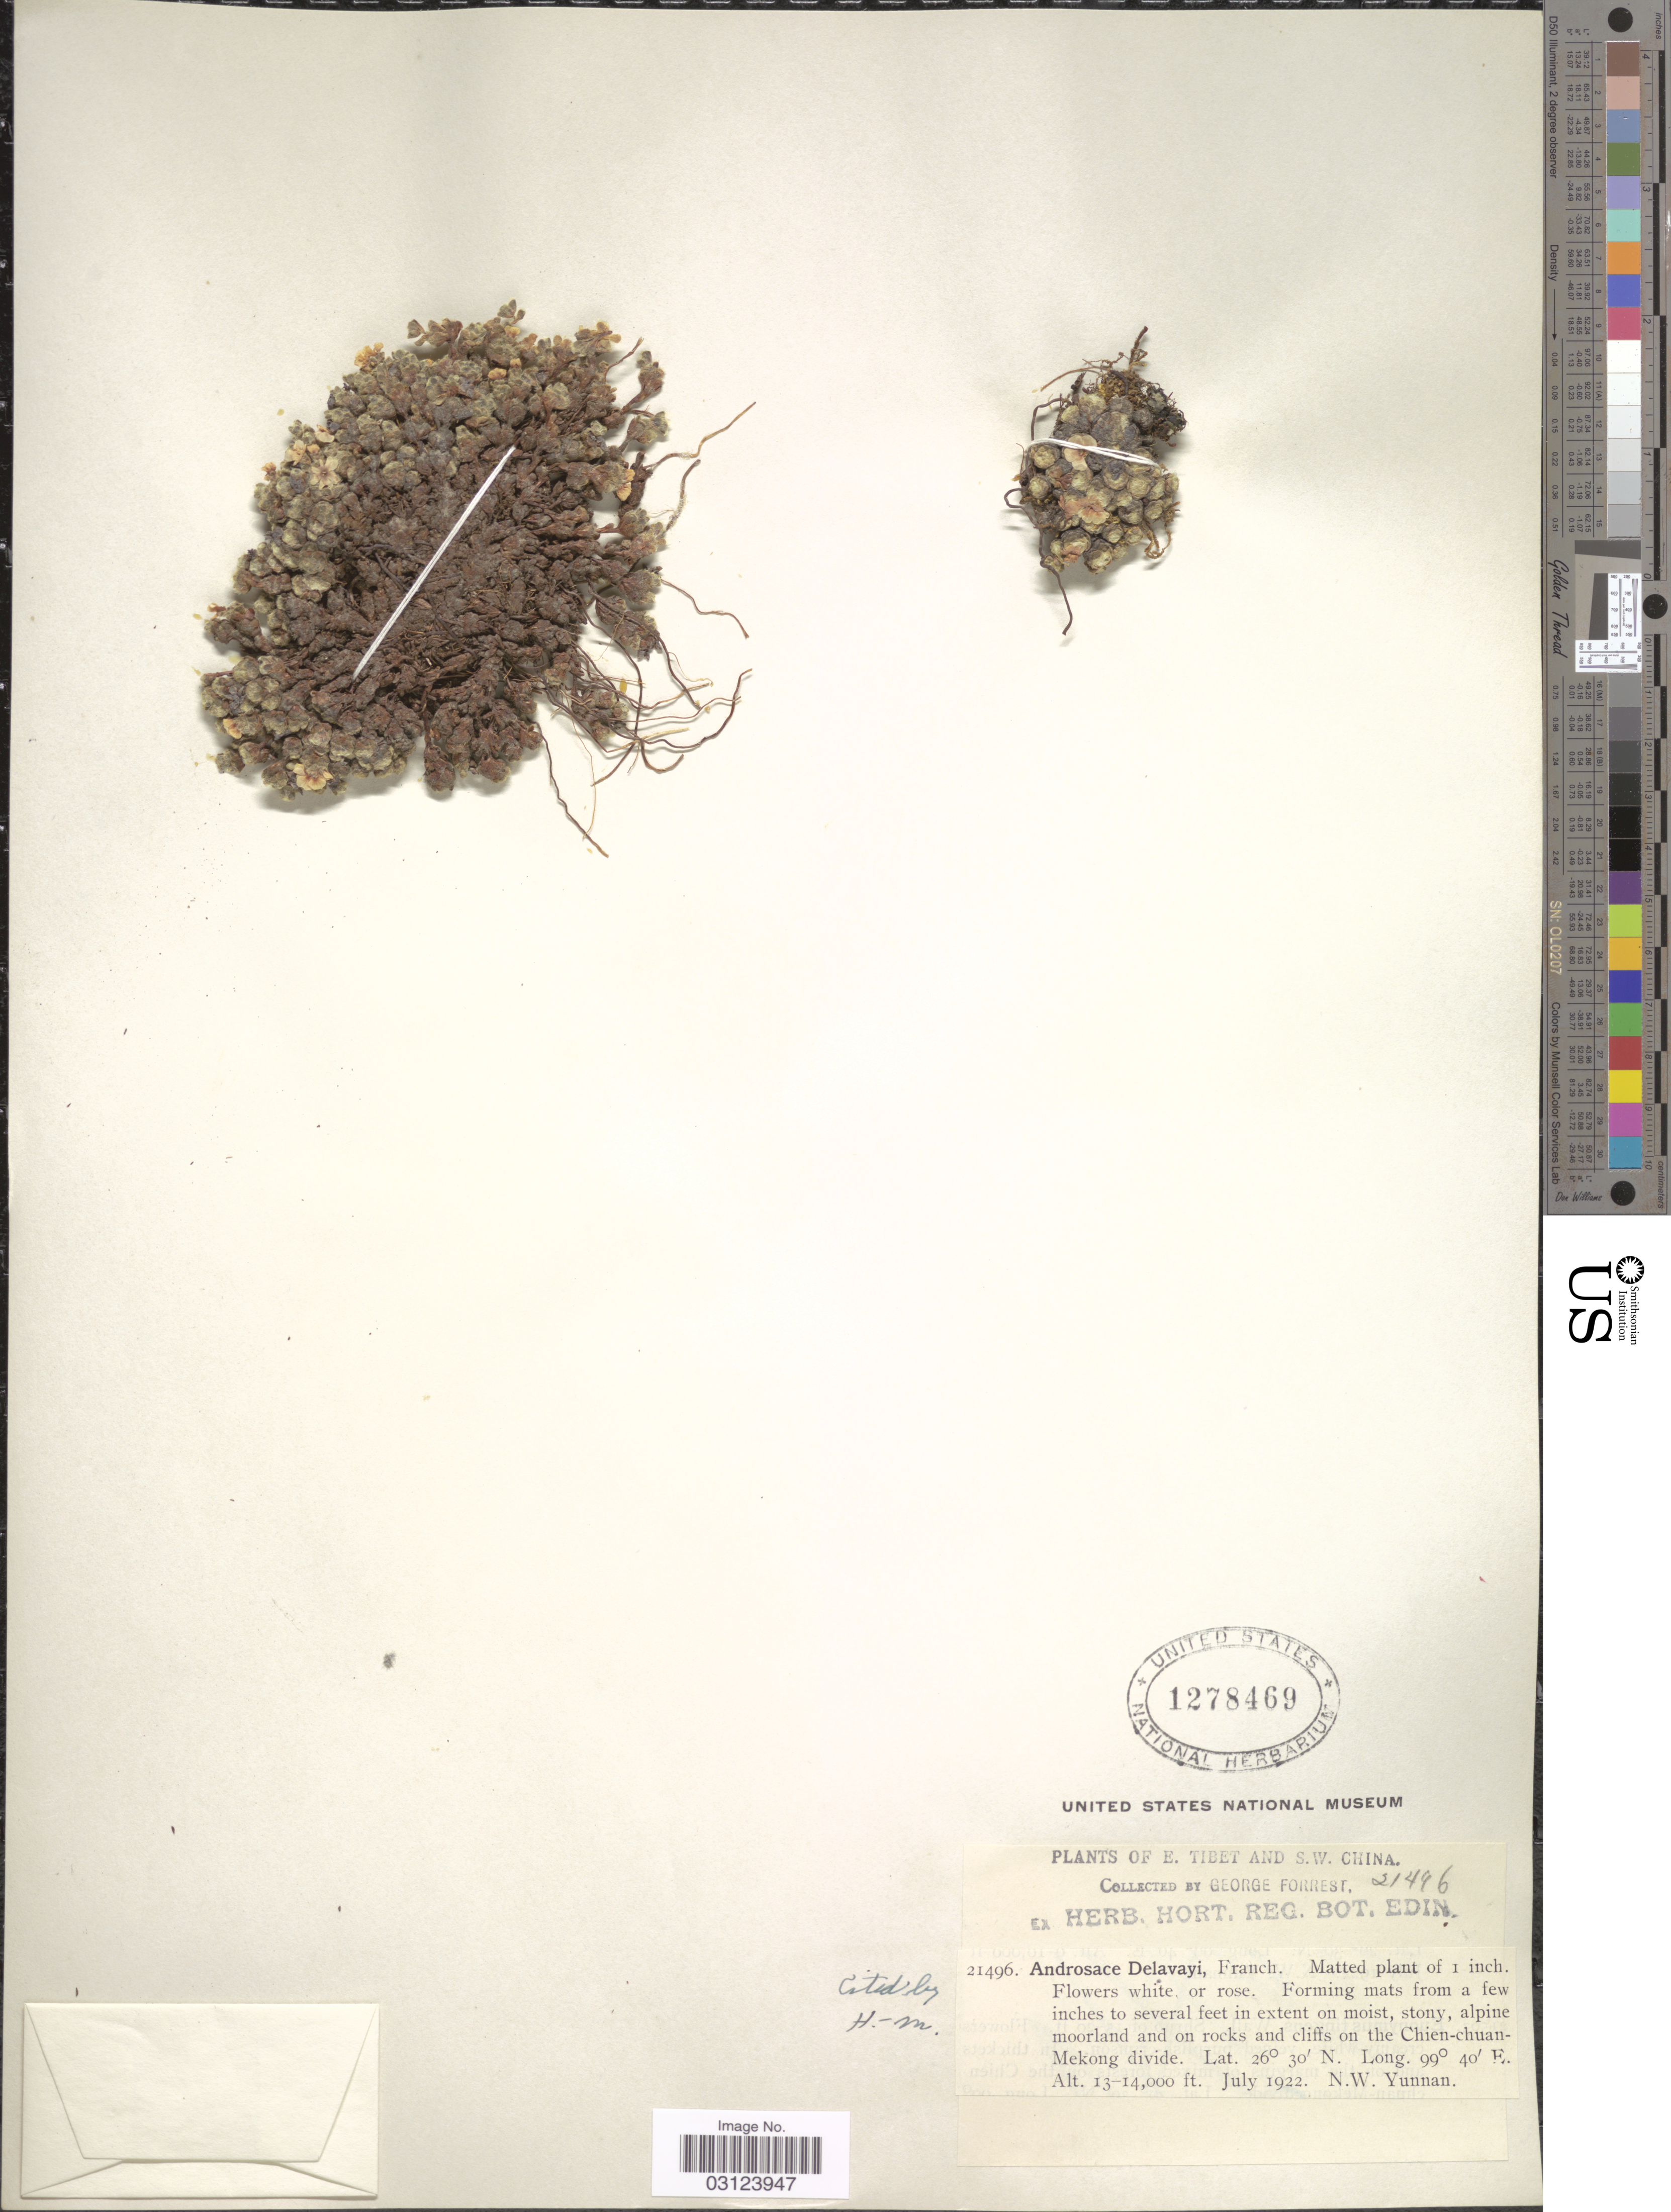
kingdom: Plantae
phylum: Tracheophyta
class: Magnoliopsida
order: Ericales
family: Primulaceae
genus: Androsace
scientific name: Androsace delavayi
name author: Franch.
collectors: G. Forrest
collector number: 21496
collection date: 1922-07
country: China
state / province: Yunnan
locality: S.W. China, on the Chien-chuan-Mekong divide.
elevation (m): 3962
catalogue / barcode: US 1278469